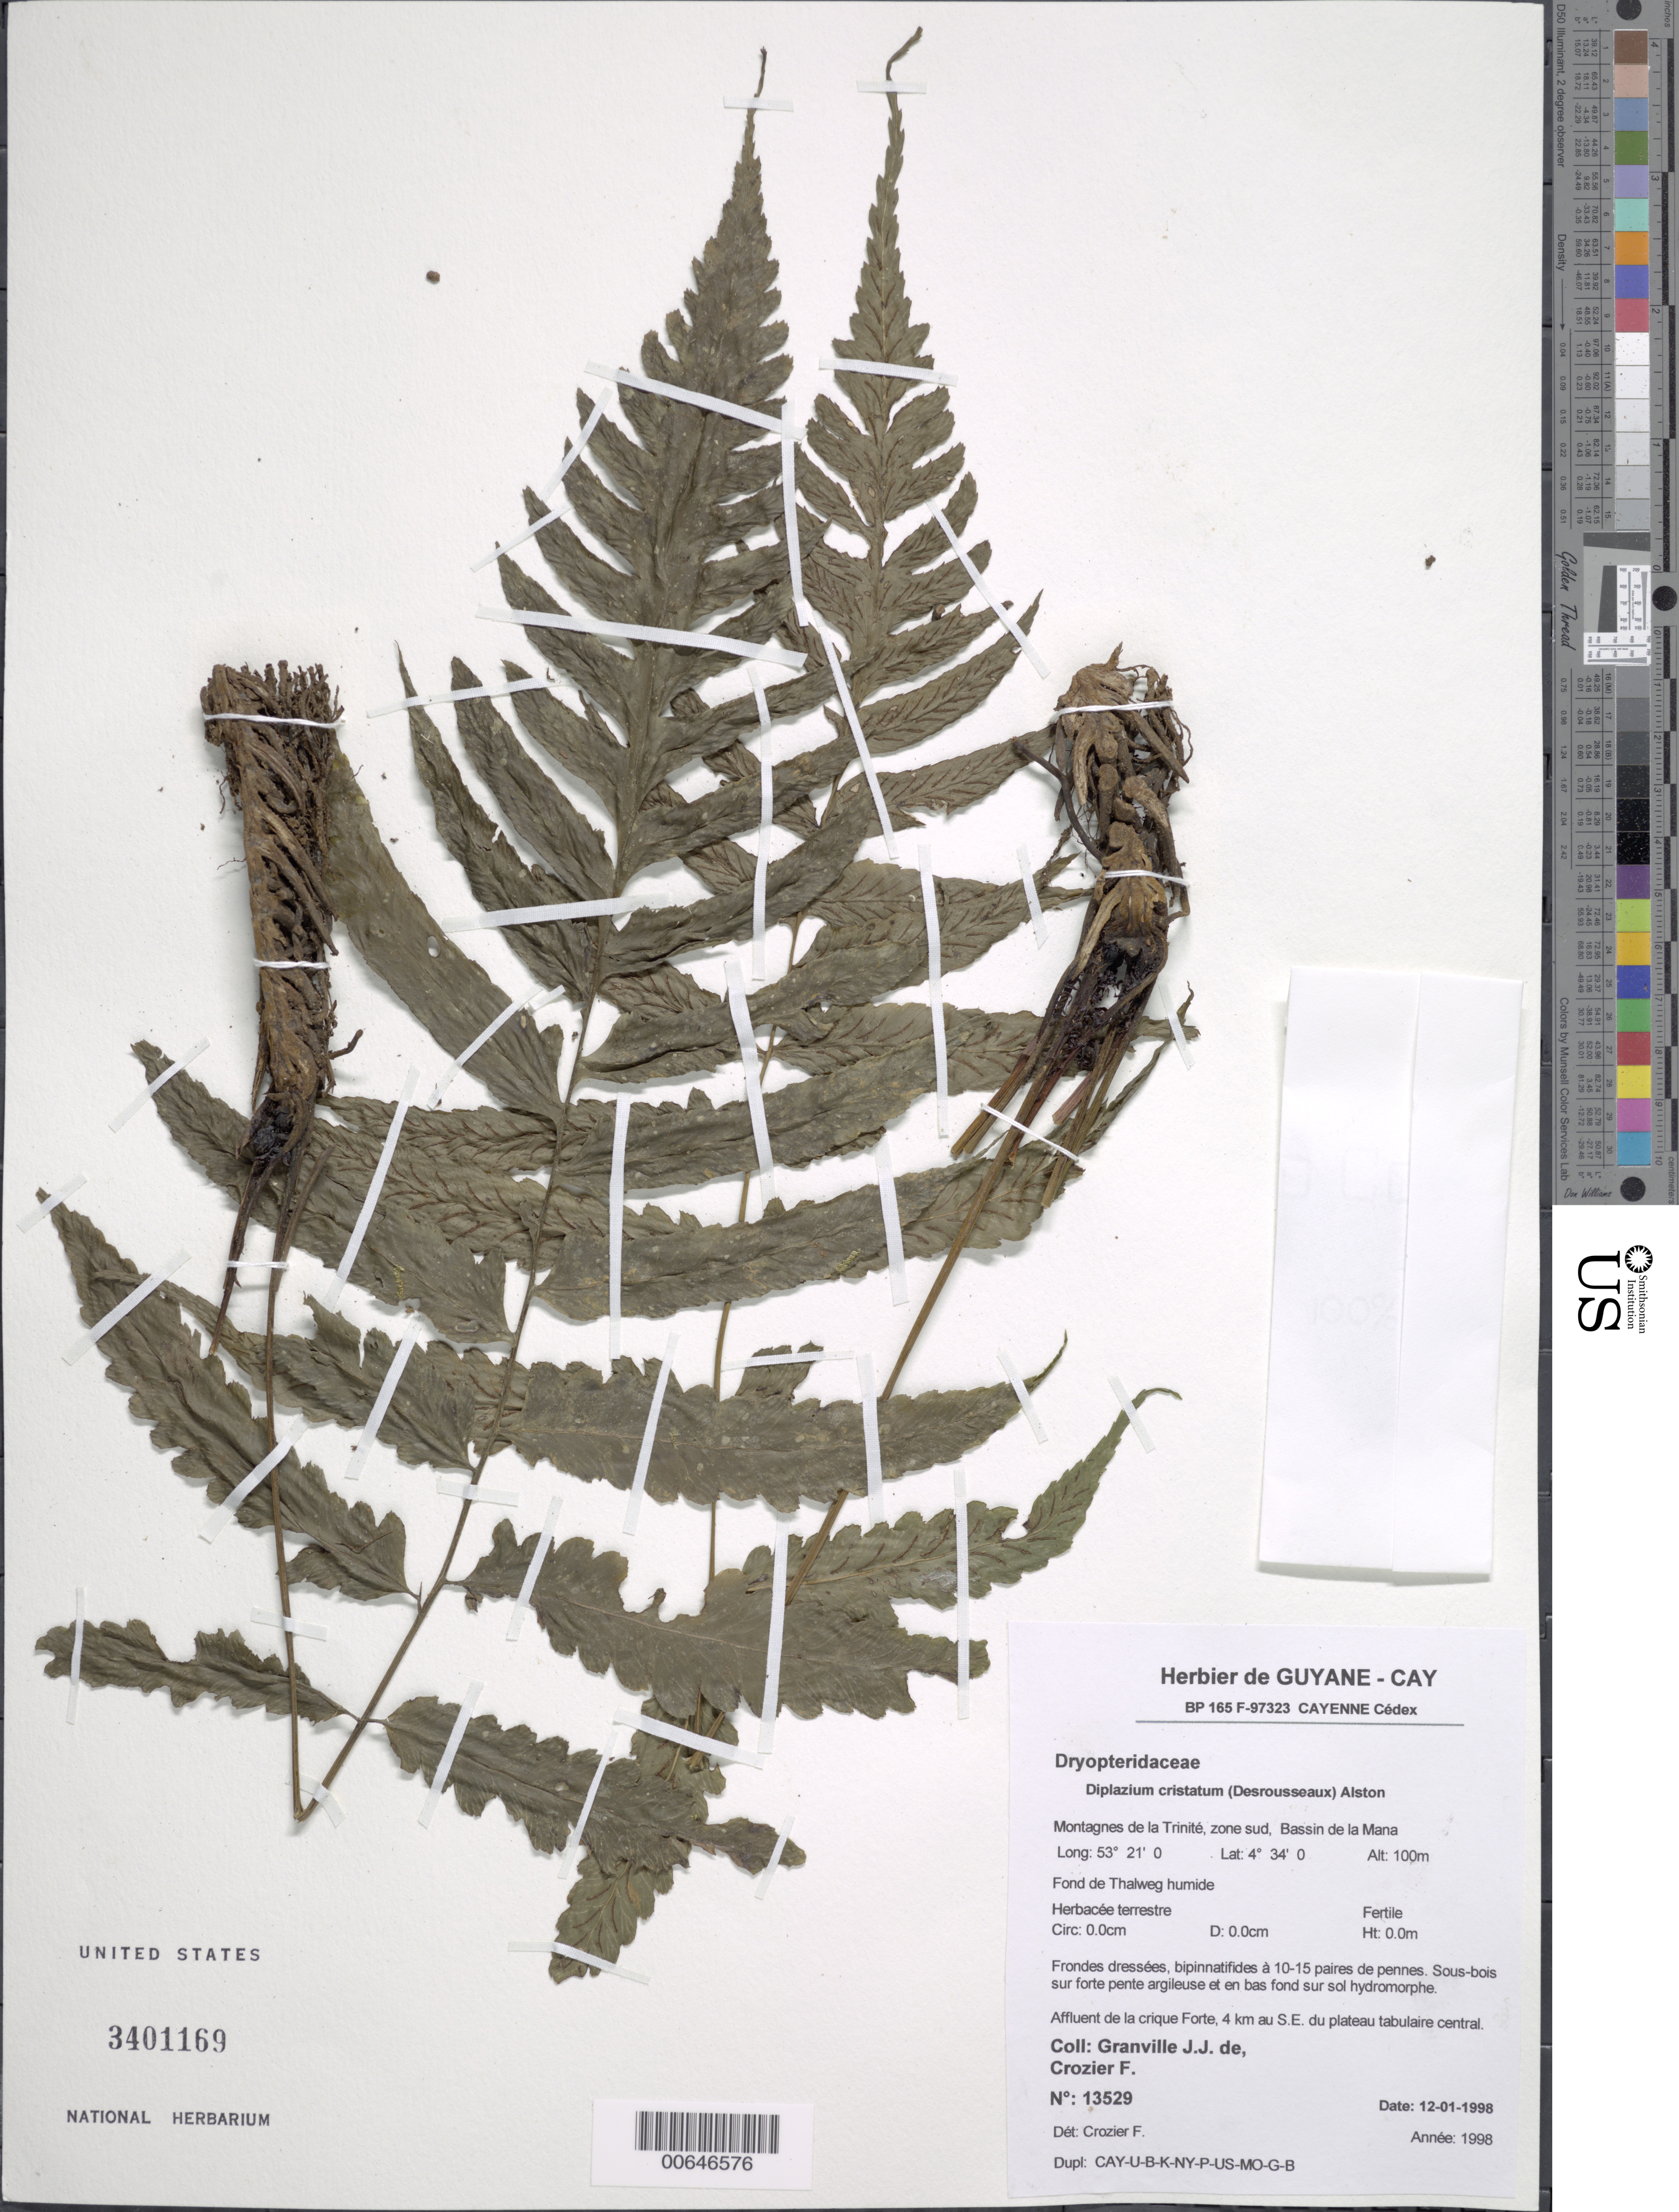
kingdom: Plantae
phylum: Tracheophyta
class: Polypodiopsida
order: Polypodiales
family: Athyriaceae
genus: Diplazium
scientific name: Diplazium cristatum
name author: (Desr.) Alston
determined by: Crozier, F.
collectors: J.-J. de Granville & F. Crozier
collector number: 13529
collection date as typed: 12-Jan-98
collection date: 1998-01-12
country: French Guiana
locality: Montagnes de la Trinité, zone sud, Bassin de la Mana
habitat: Fond de Thalweg humide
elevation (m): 100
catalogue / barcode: US 3401169